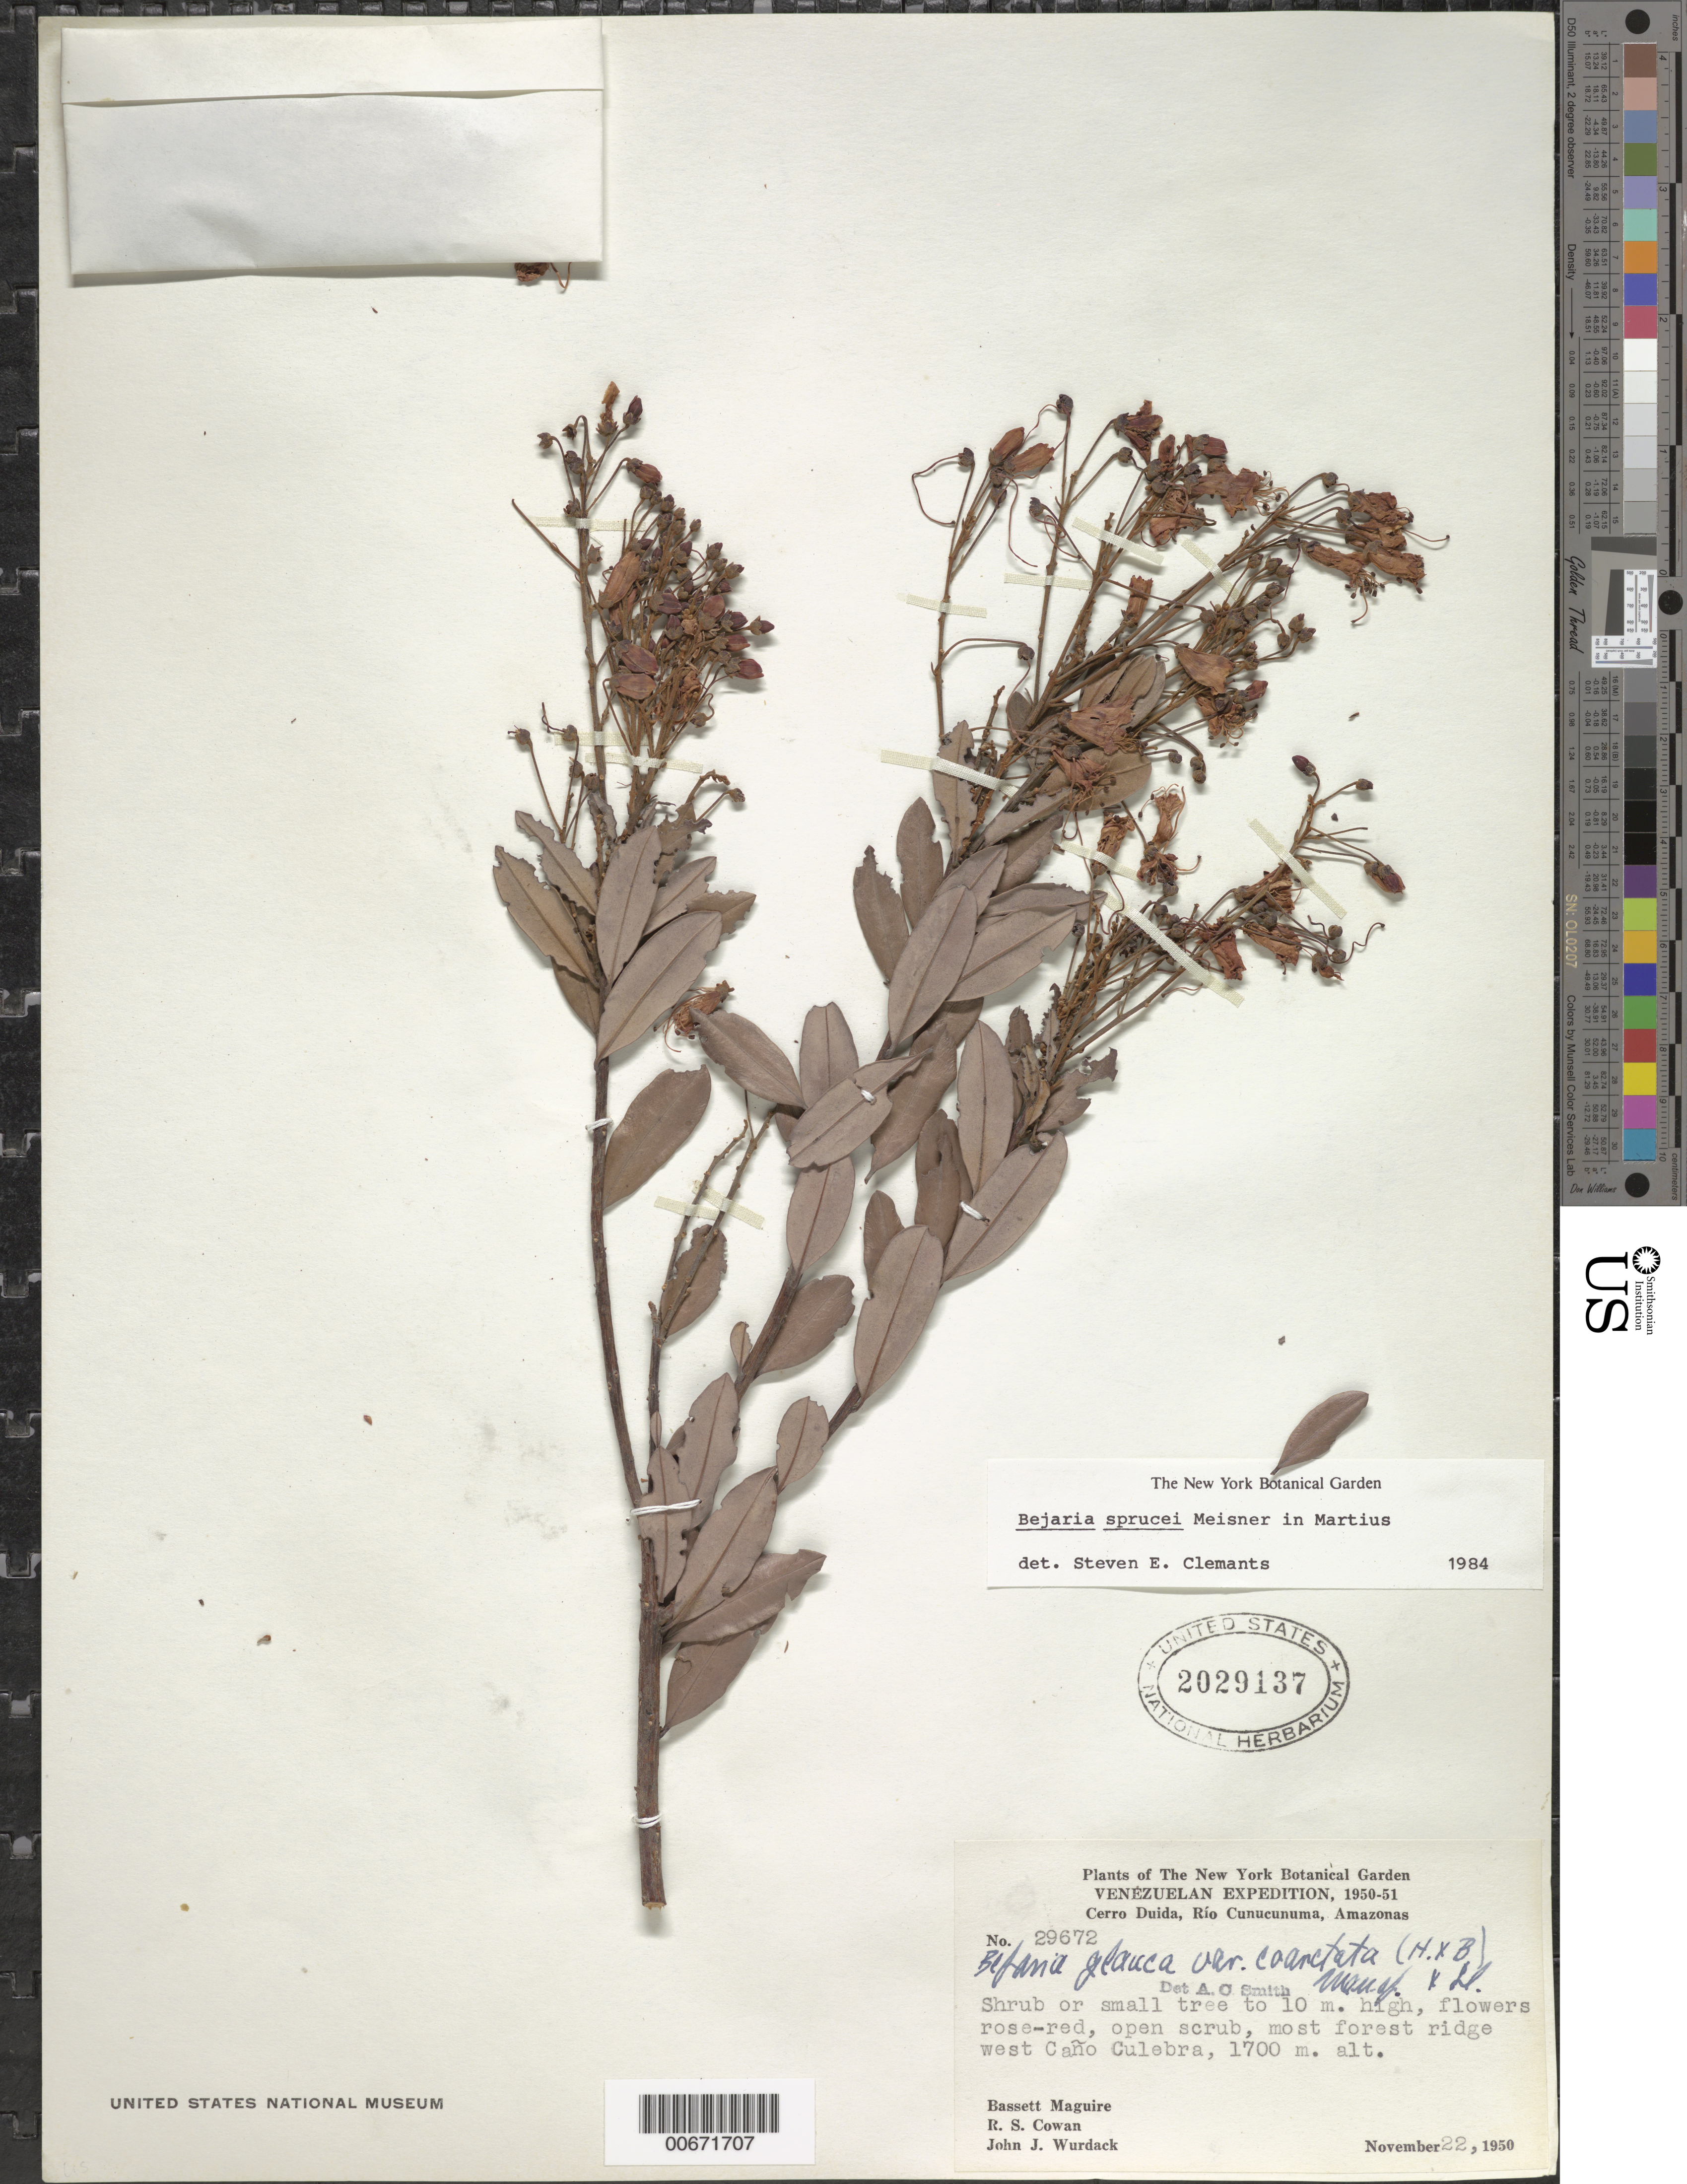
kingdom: Plantae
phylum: Tracheophyta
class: Magnoliopsida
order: Ericales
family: Ericaceae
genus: Bejaria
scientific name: Bejaria sprucei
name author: Meisn.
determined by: Clemants, S. E.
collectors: B. Maguire, R. S. Cowan & J. J. Wurdack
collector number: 29672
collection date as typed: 22-Nov-50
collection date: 1950-11-22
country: Venezuela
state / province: Amazonas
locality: Cerro Duida, Río Cunucunuma, Caño Culebra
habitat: Forest ridge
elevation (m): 1700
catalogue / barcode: US 2029137